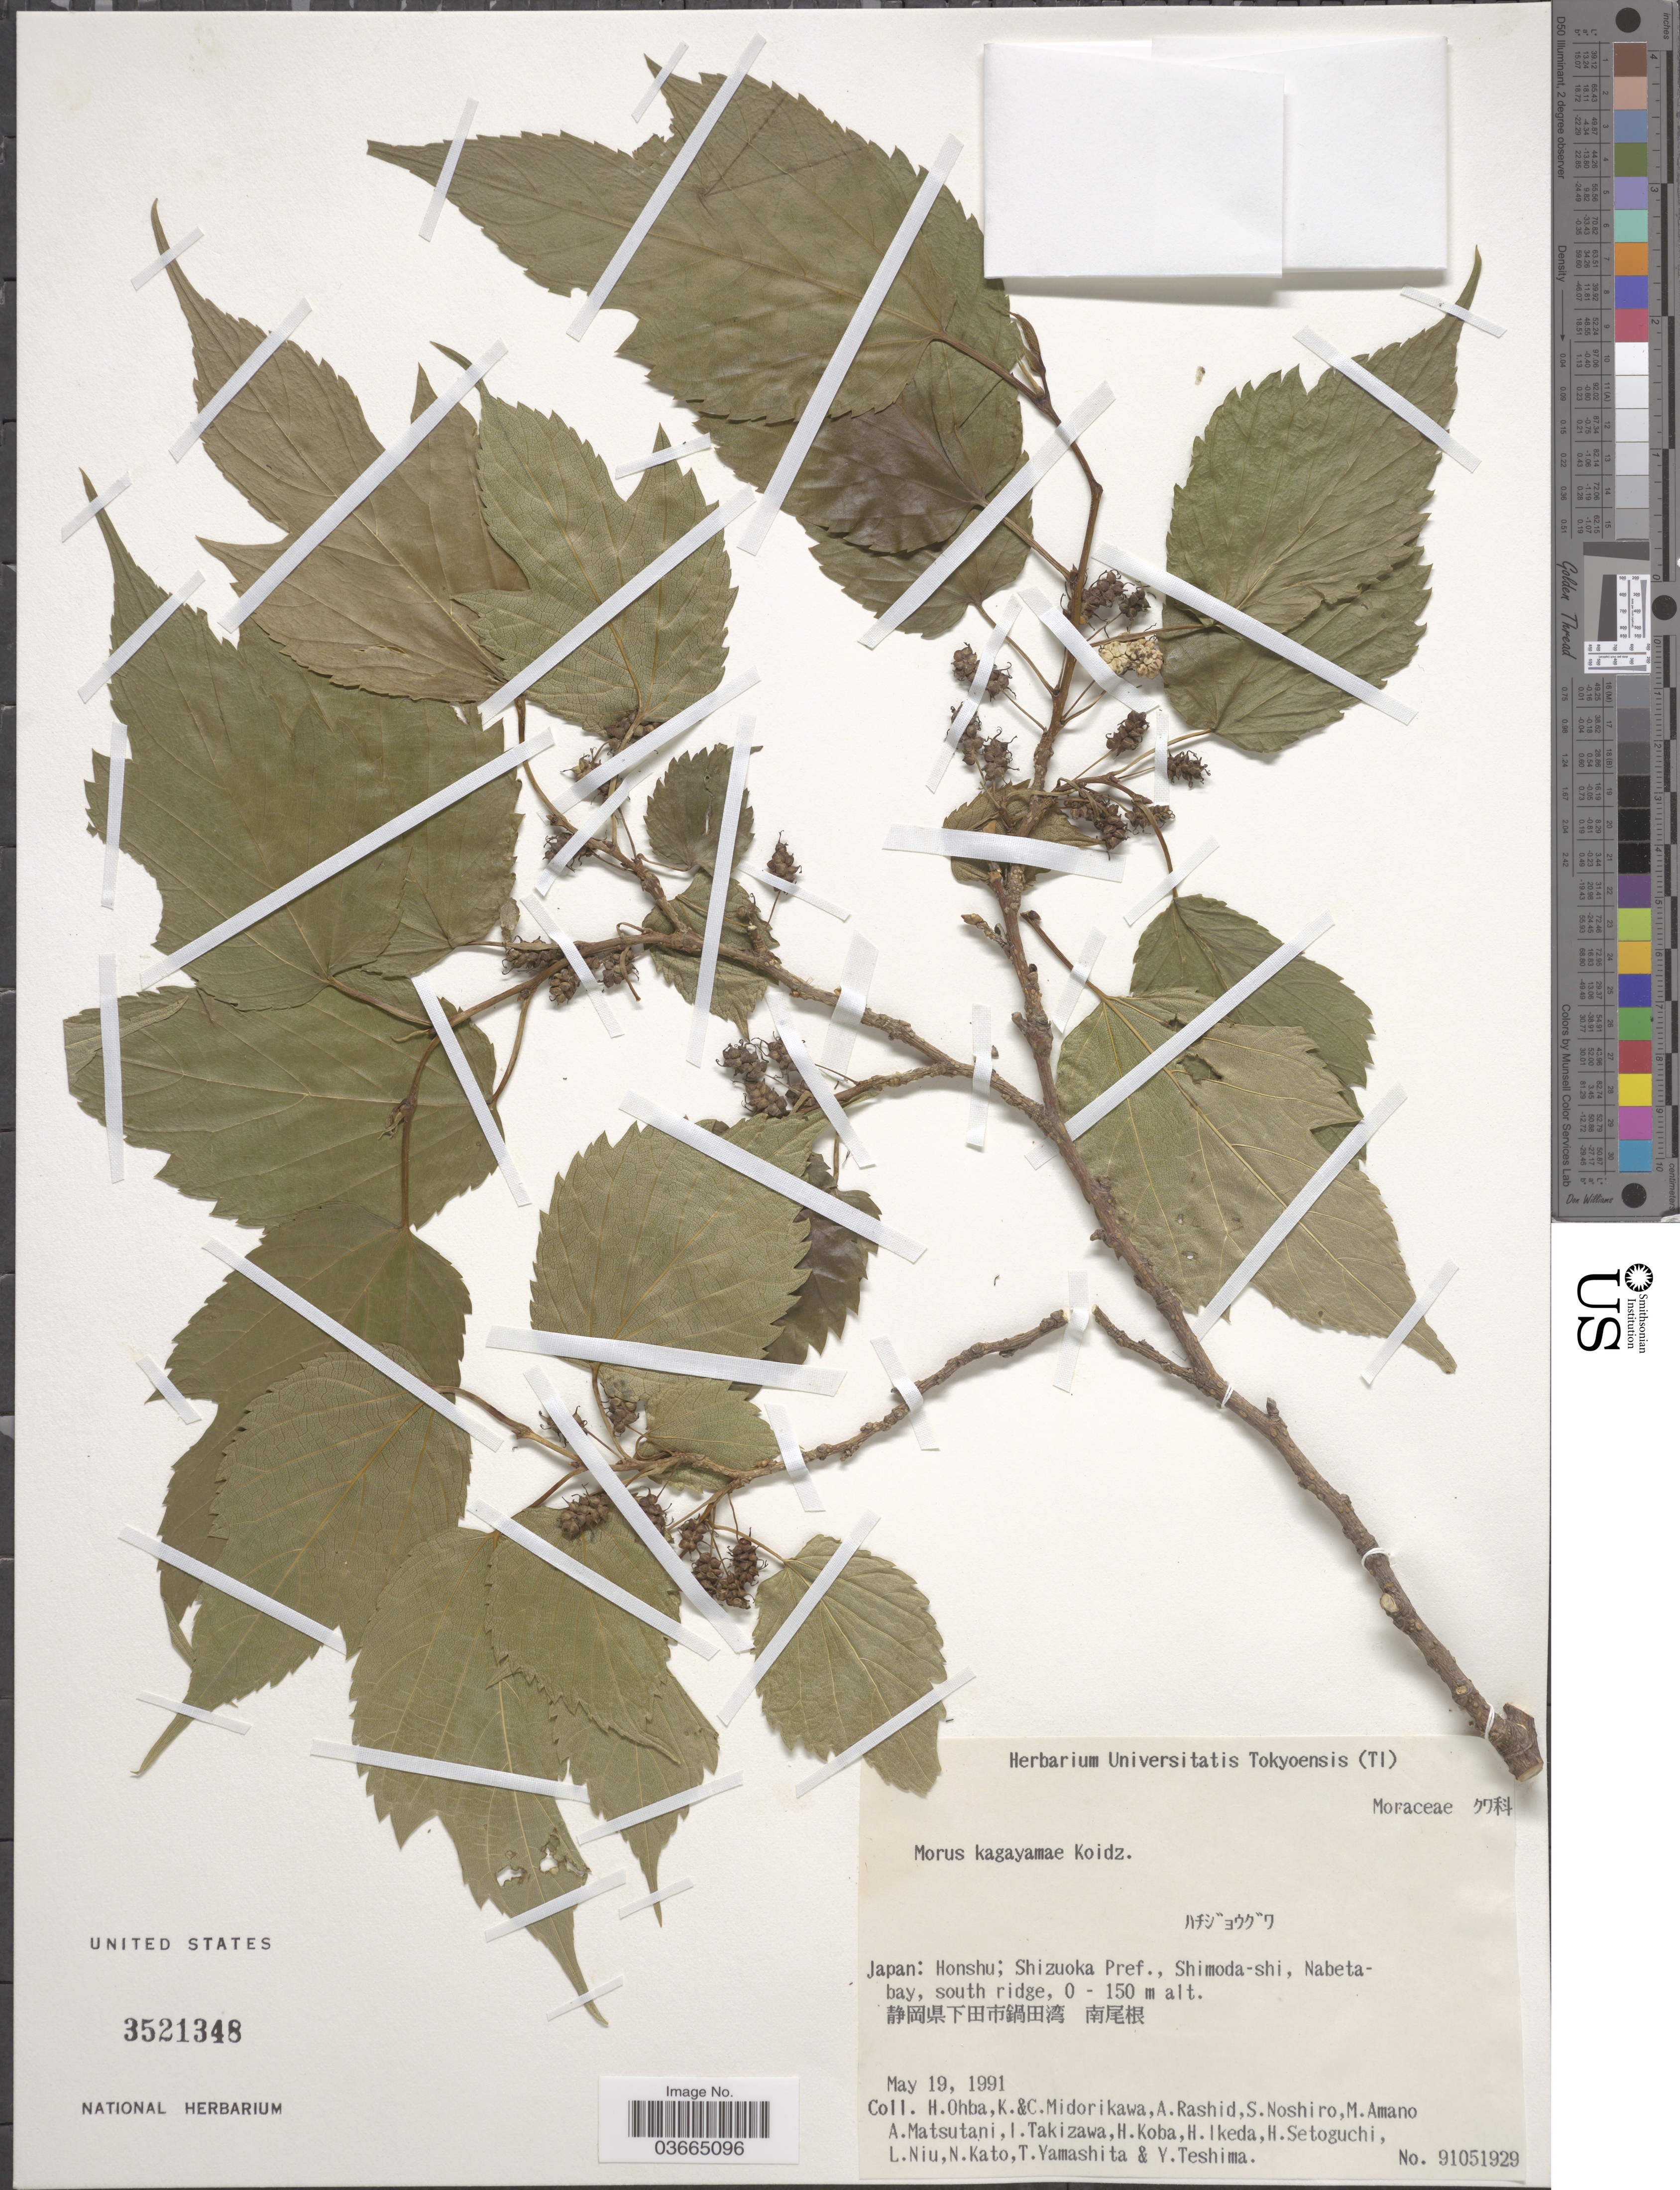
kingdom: Plantae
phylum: Tracheophyta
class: Magnoliopsida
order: Rosales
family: Moraceae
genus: Morus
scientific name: Morus kagayamae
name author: Koidz.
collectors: H. Ohba, K. Midorikawa, C. Midorikawa, A. Rashid & et al.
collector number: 91051929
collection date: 1991-05-19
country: Japan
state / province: Sizuoka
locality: Honshu; Shizuoka Pref., Shimoda-shi, Nabeta-bay, south ridge.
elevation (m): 0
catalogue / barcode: US 3521348